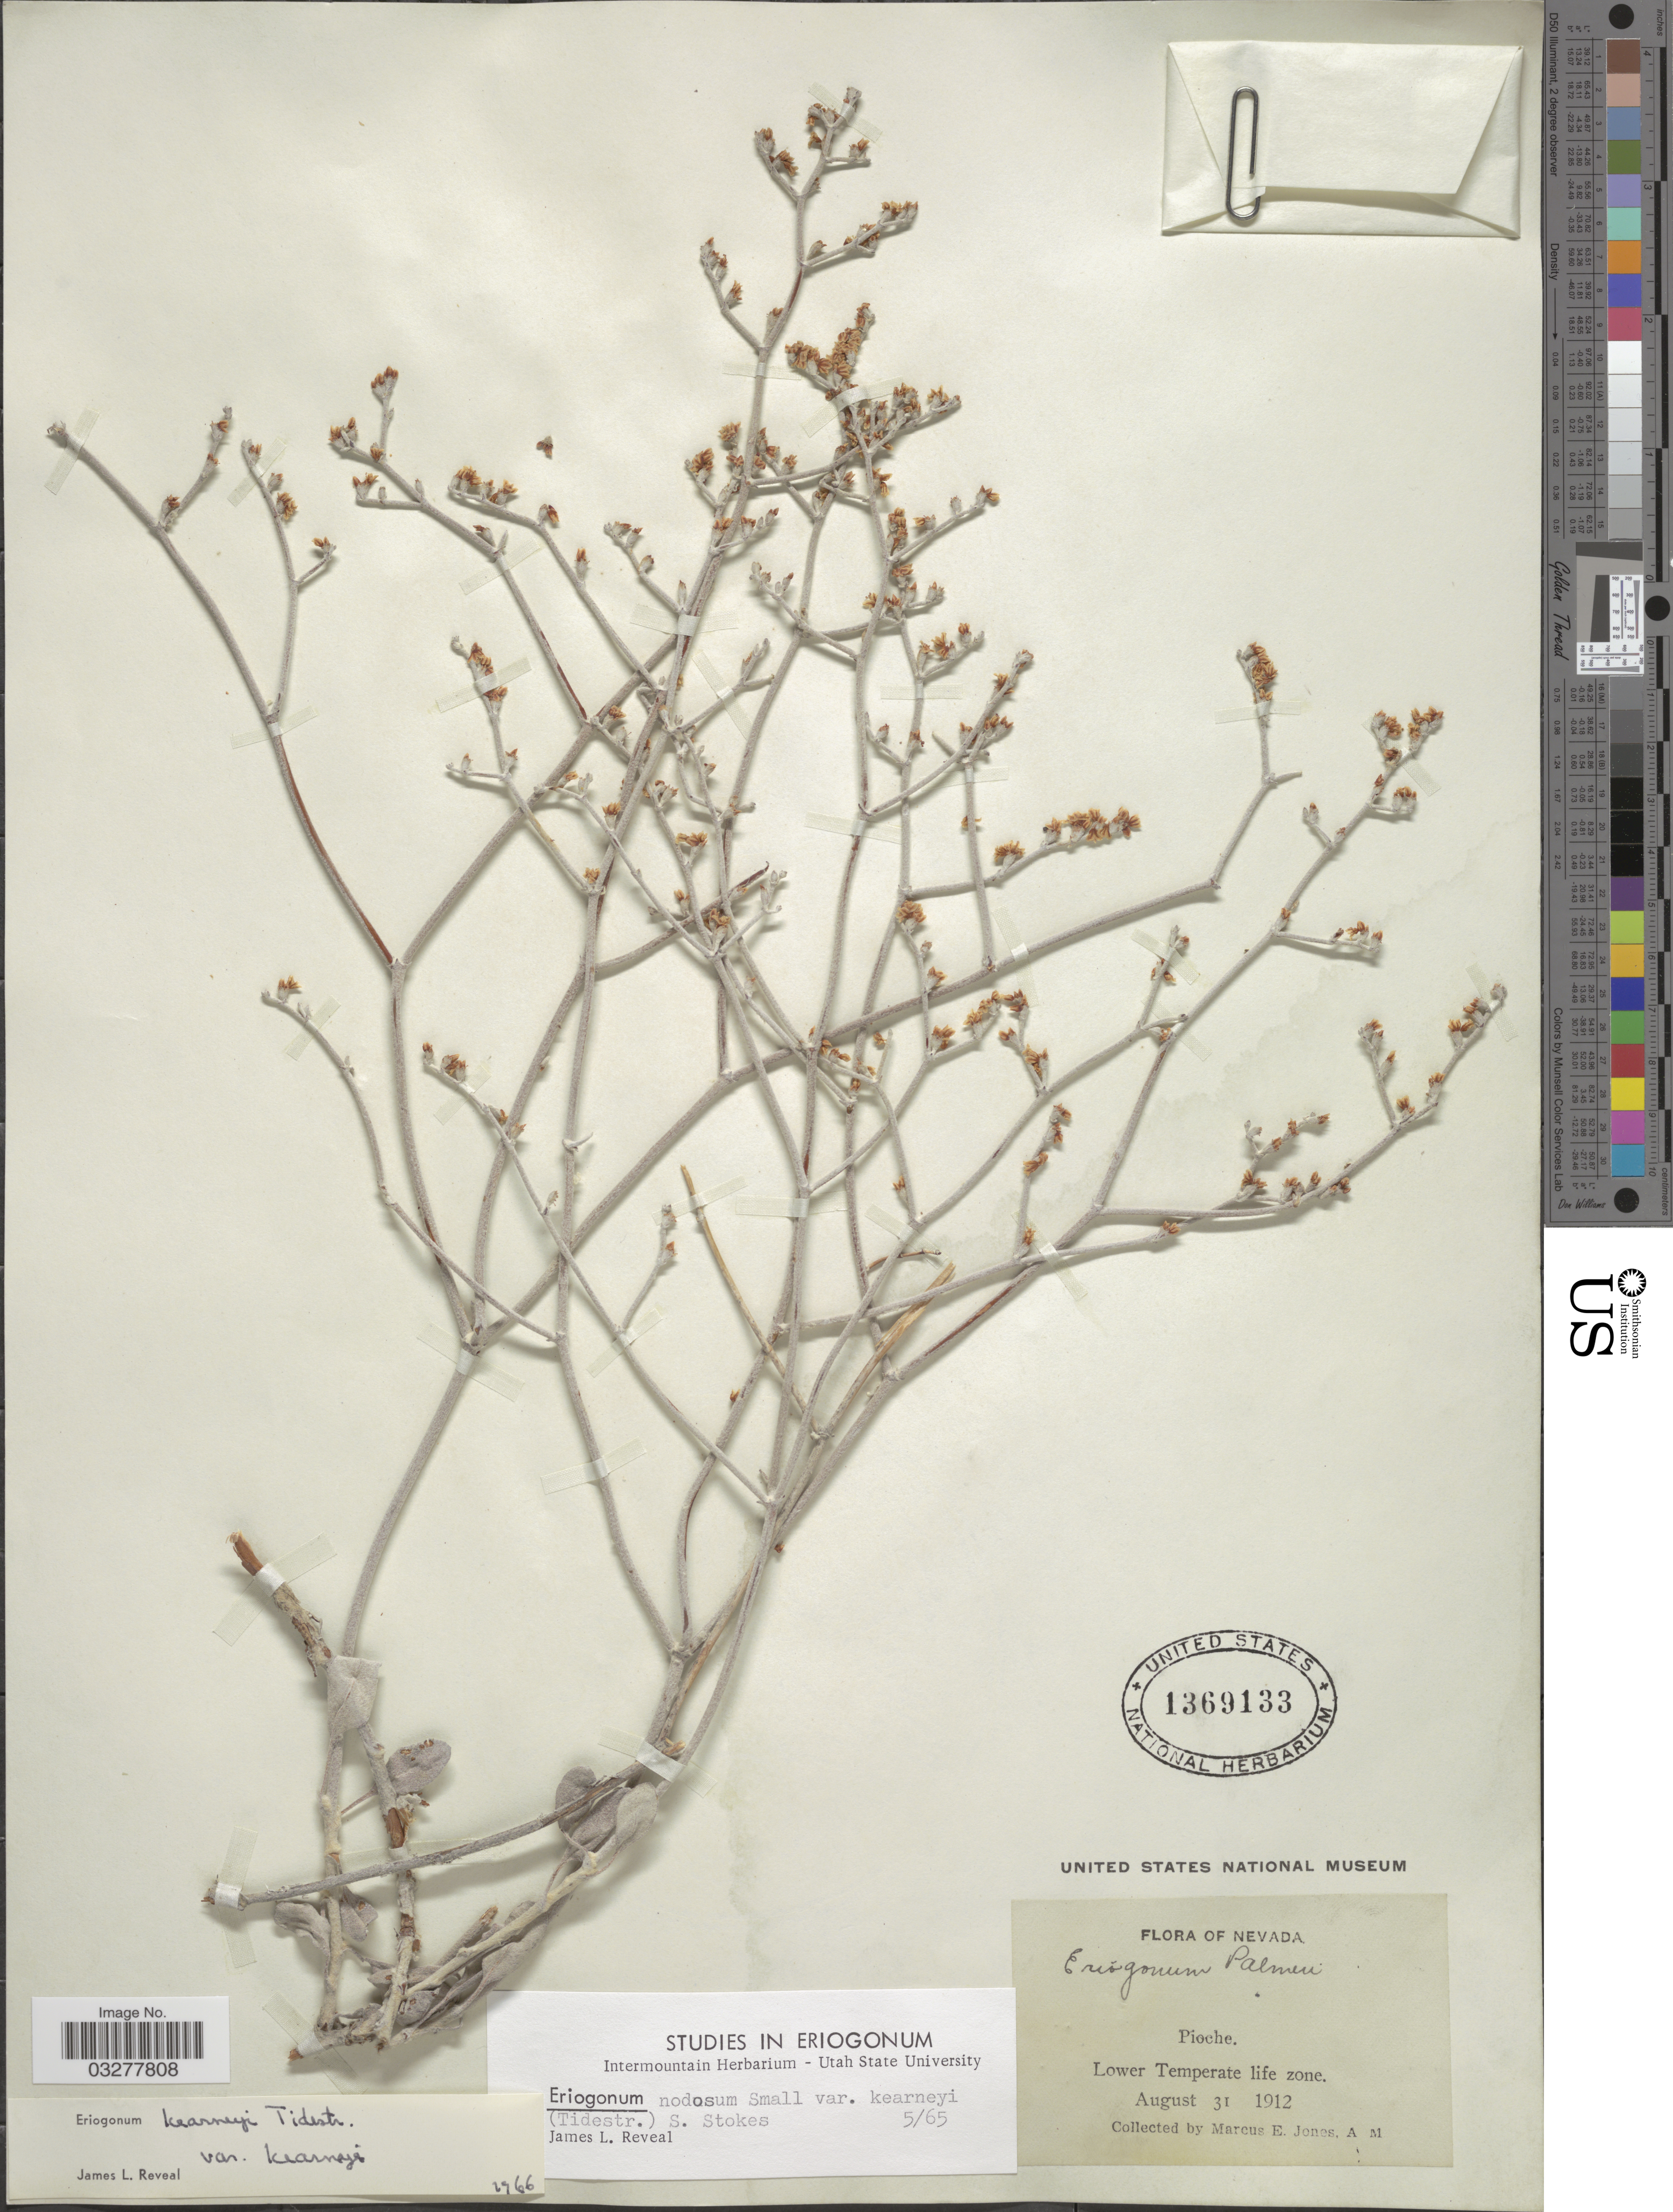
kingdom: Plantae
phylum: Tracheophyta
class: Magnoliopsida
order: Caryophyllales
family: Polygonaceae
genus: Eriogonum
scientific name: Eriogonum kearneyi var. kearneyi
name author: Tidestr.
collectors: M. E. Jones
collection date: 1912-08-31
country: United States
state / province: Nevada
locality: Pioche. Lower Temperate life zone.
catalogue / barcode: US 1369133